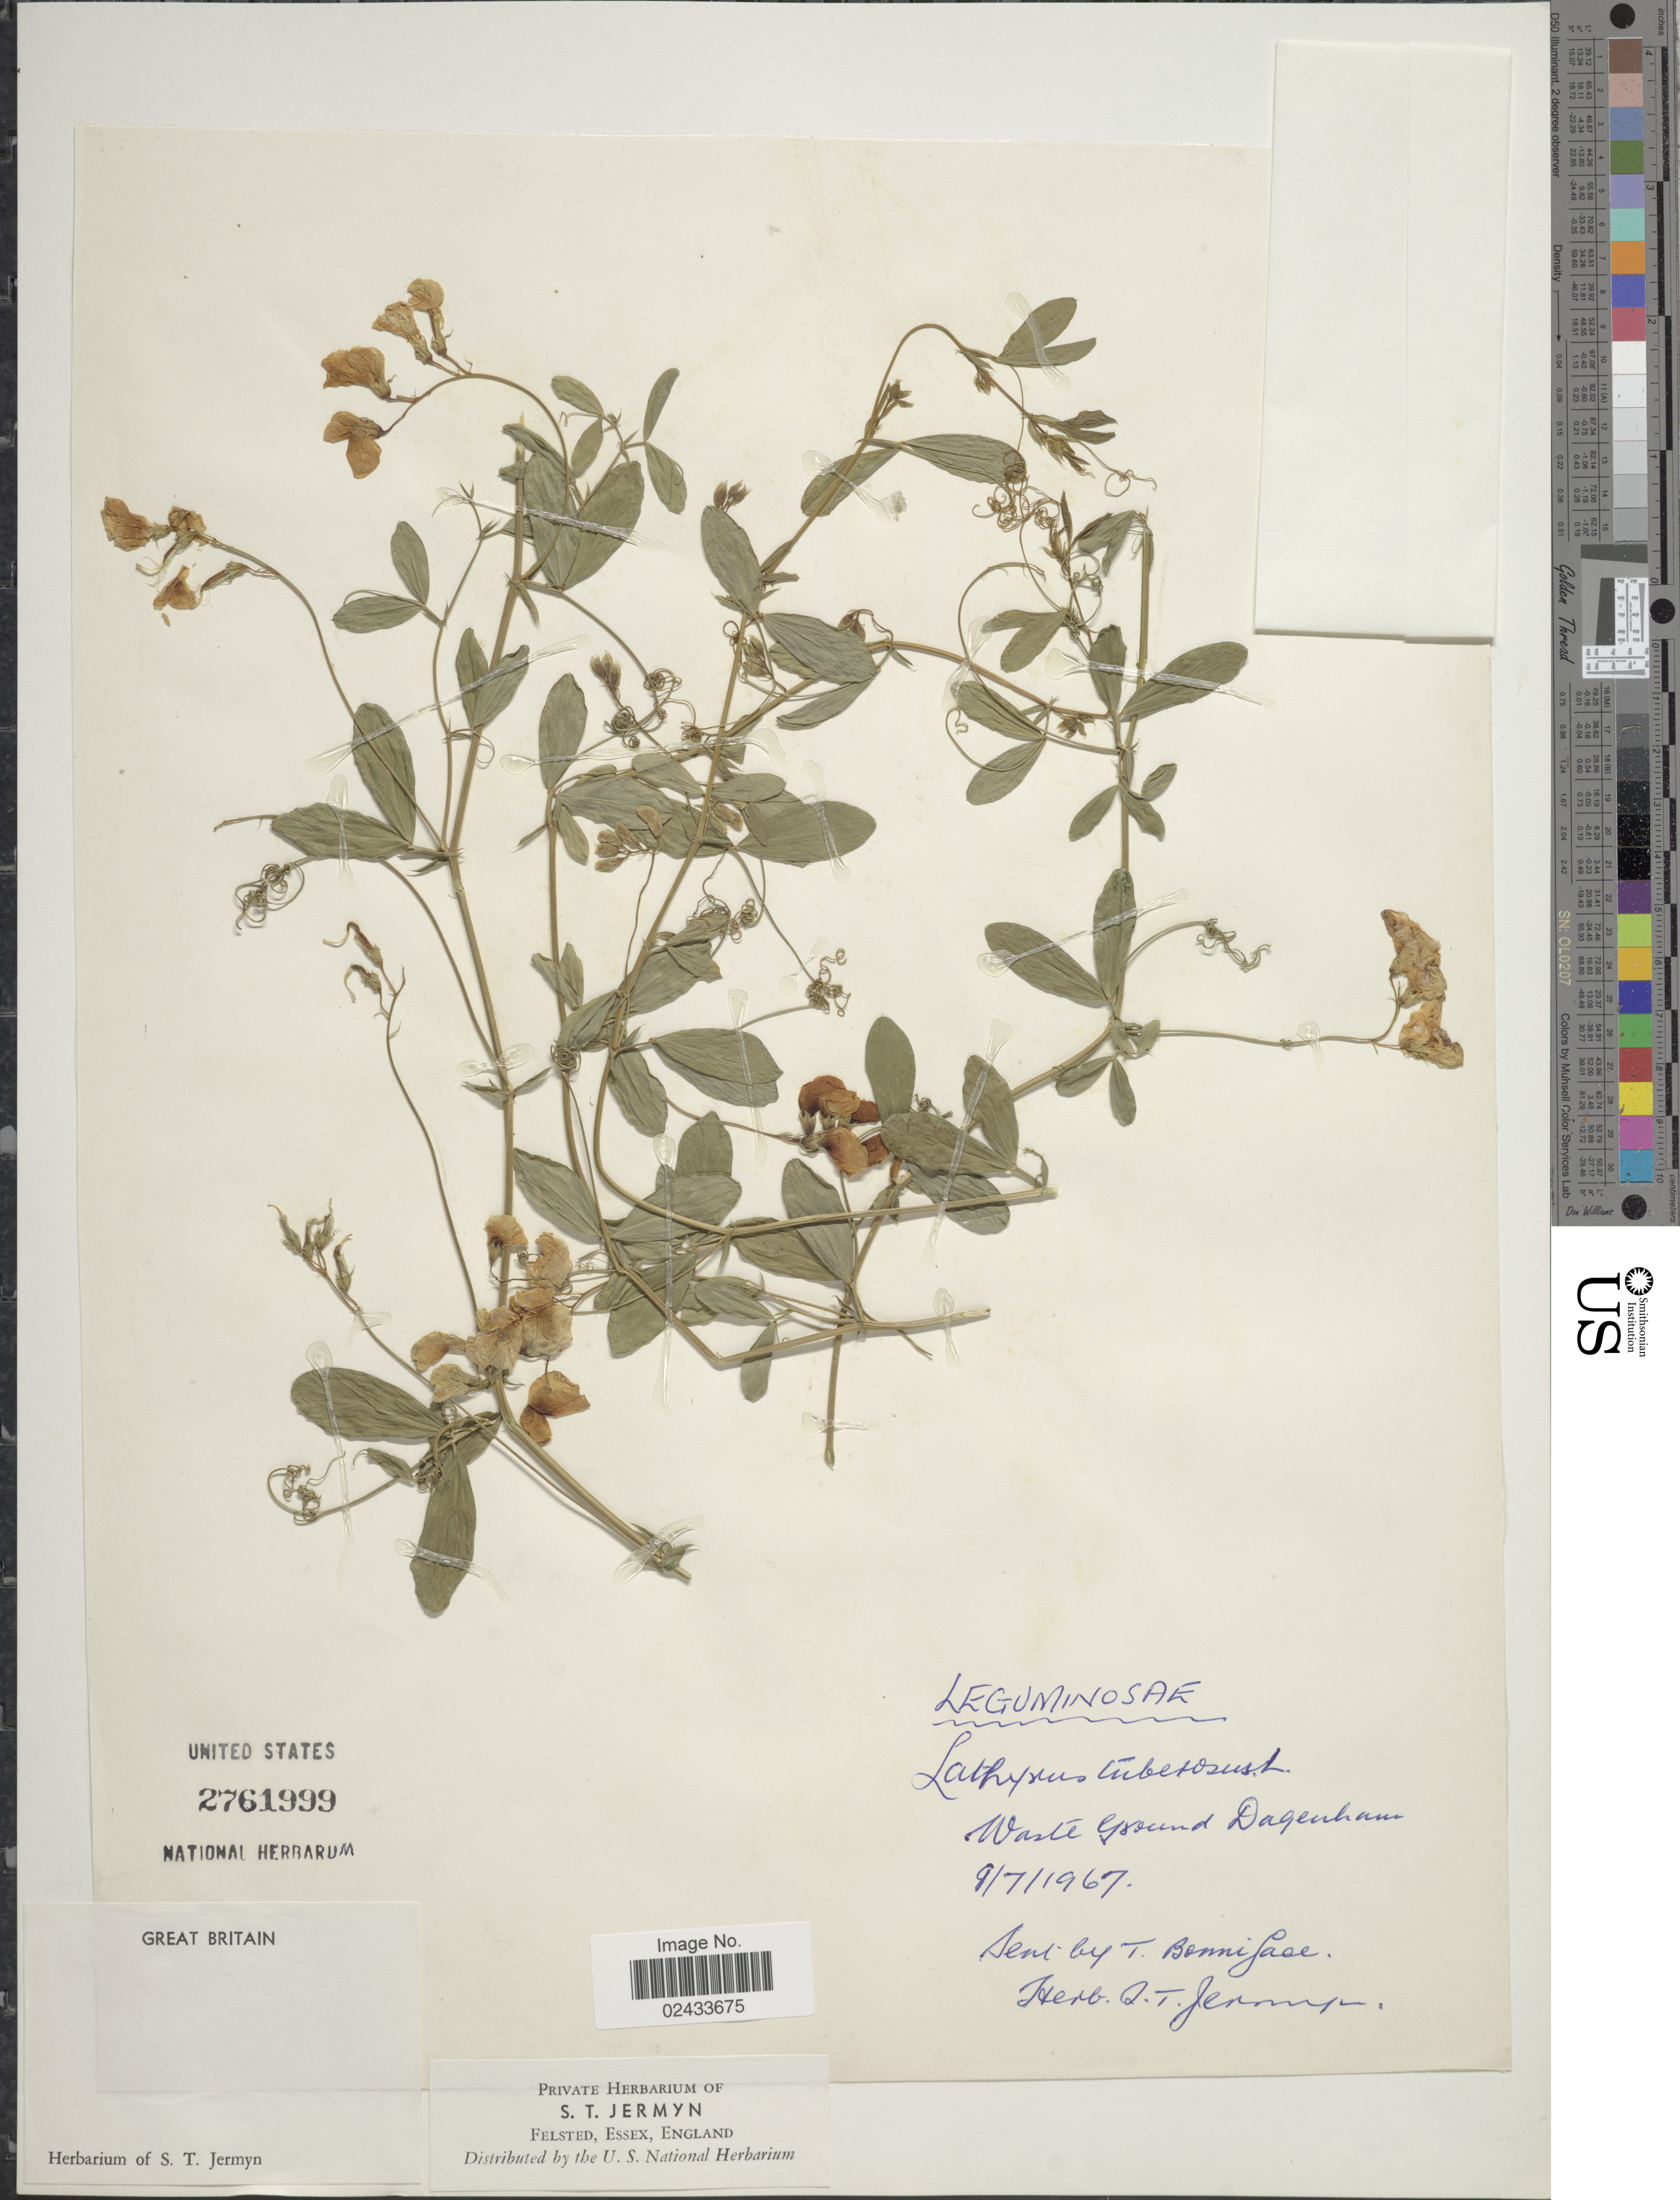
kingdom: Plantae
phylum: Tracheophyta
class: Magnoliopsida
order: Fabales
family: Fabaceae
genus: Lathyrus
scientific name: Lathyrus tuberosus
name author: L.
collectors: ex herb. S. T. Jermyn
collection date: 1967-07-09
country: United Kingdom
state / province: England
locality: Great Britain, Waste ground Dagenham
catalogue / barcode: US 2761999